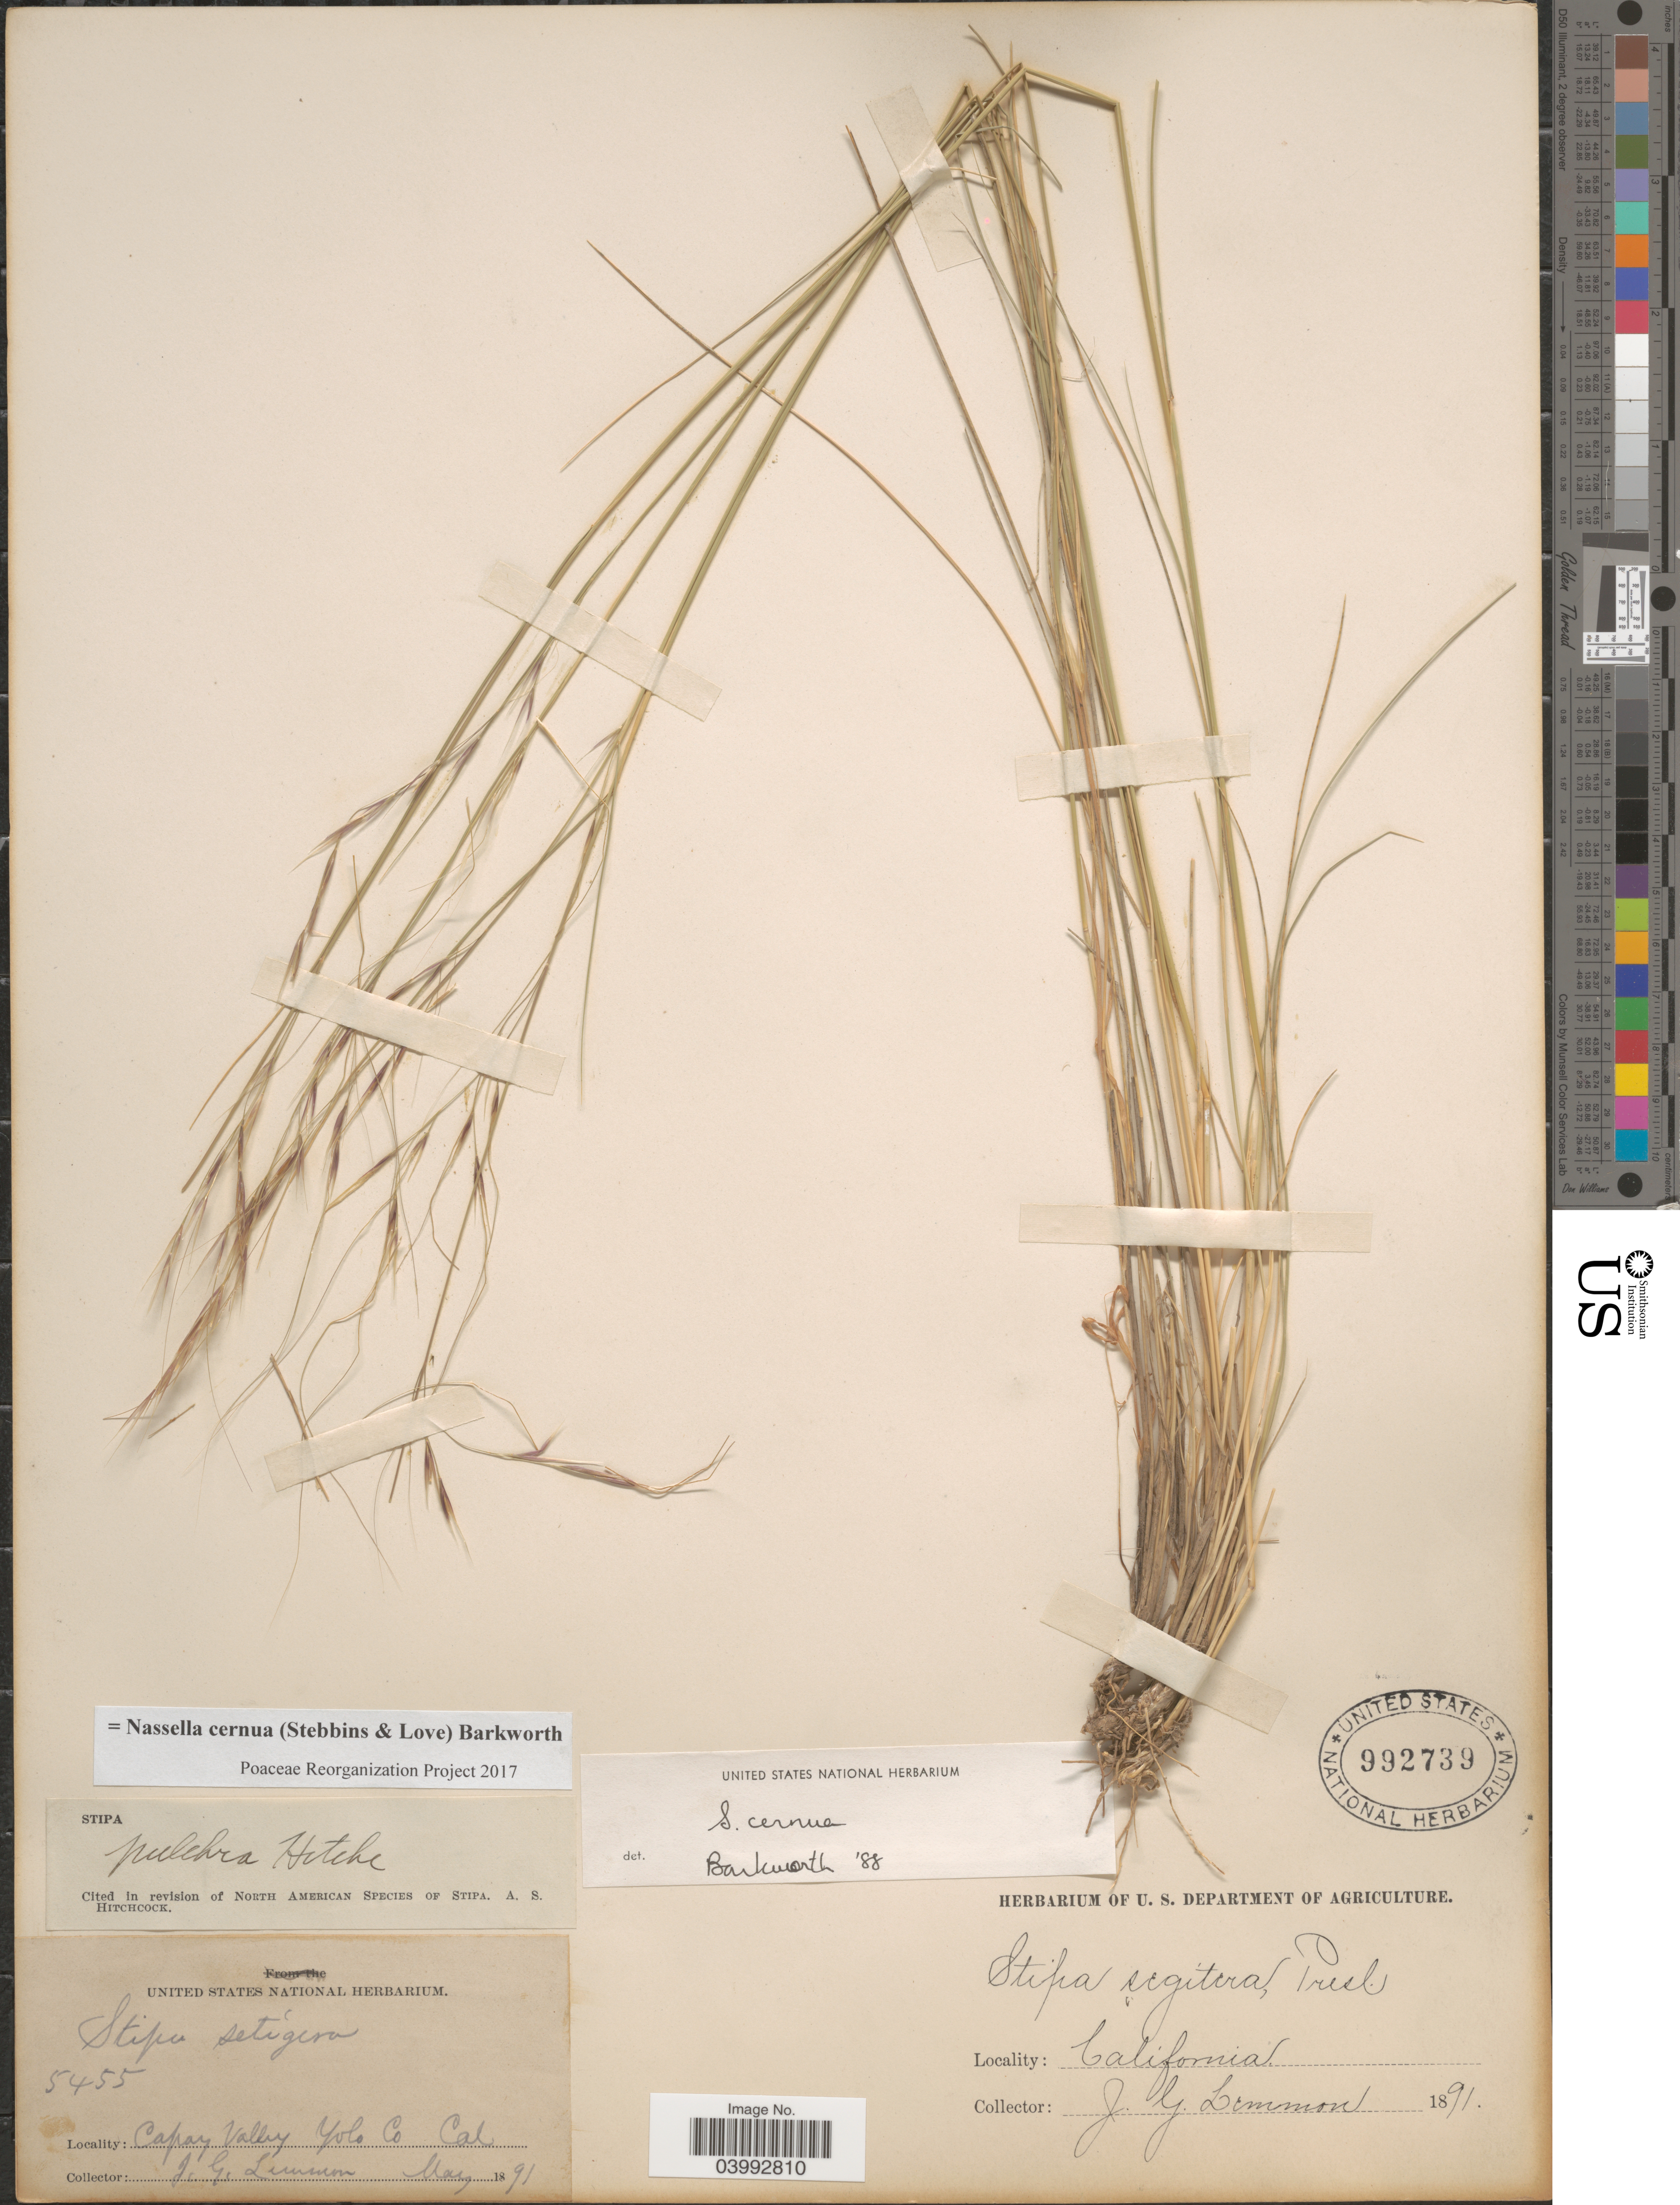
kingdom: Plantae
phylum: Tracheophyta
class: Liliopsida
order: Poales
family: Poaceae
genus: Nassella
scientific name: Nassella cernua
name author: (Stebbins & Love) Barkworth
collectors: J. Lemmon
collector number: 5455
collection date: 1891-05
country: United States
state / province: California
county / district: Yolo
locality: Capay Valley Yolo Co.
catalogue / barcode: US 992739